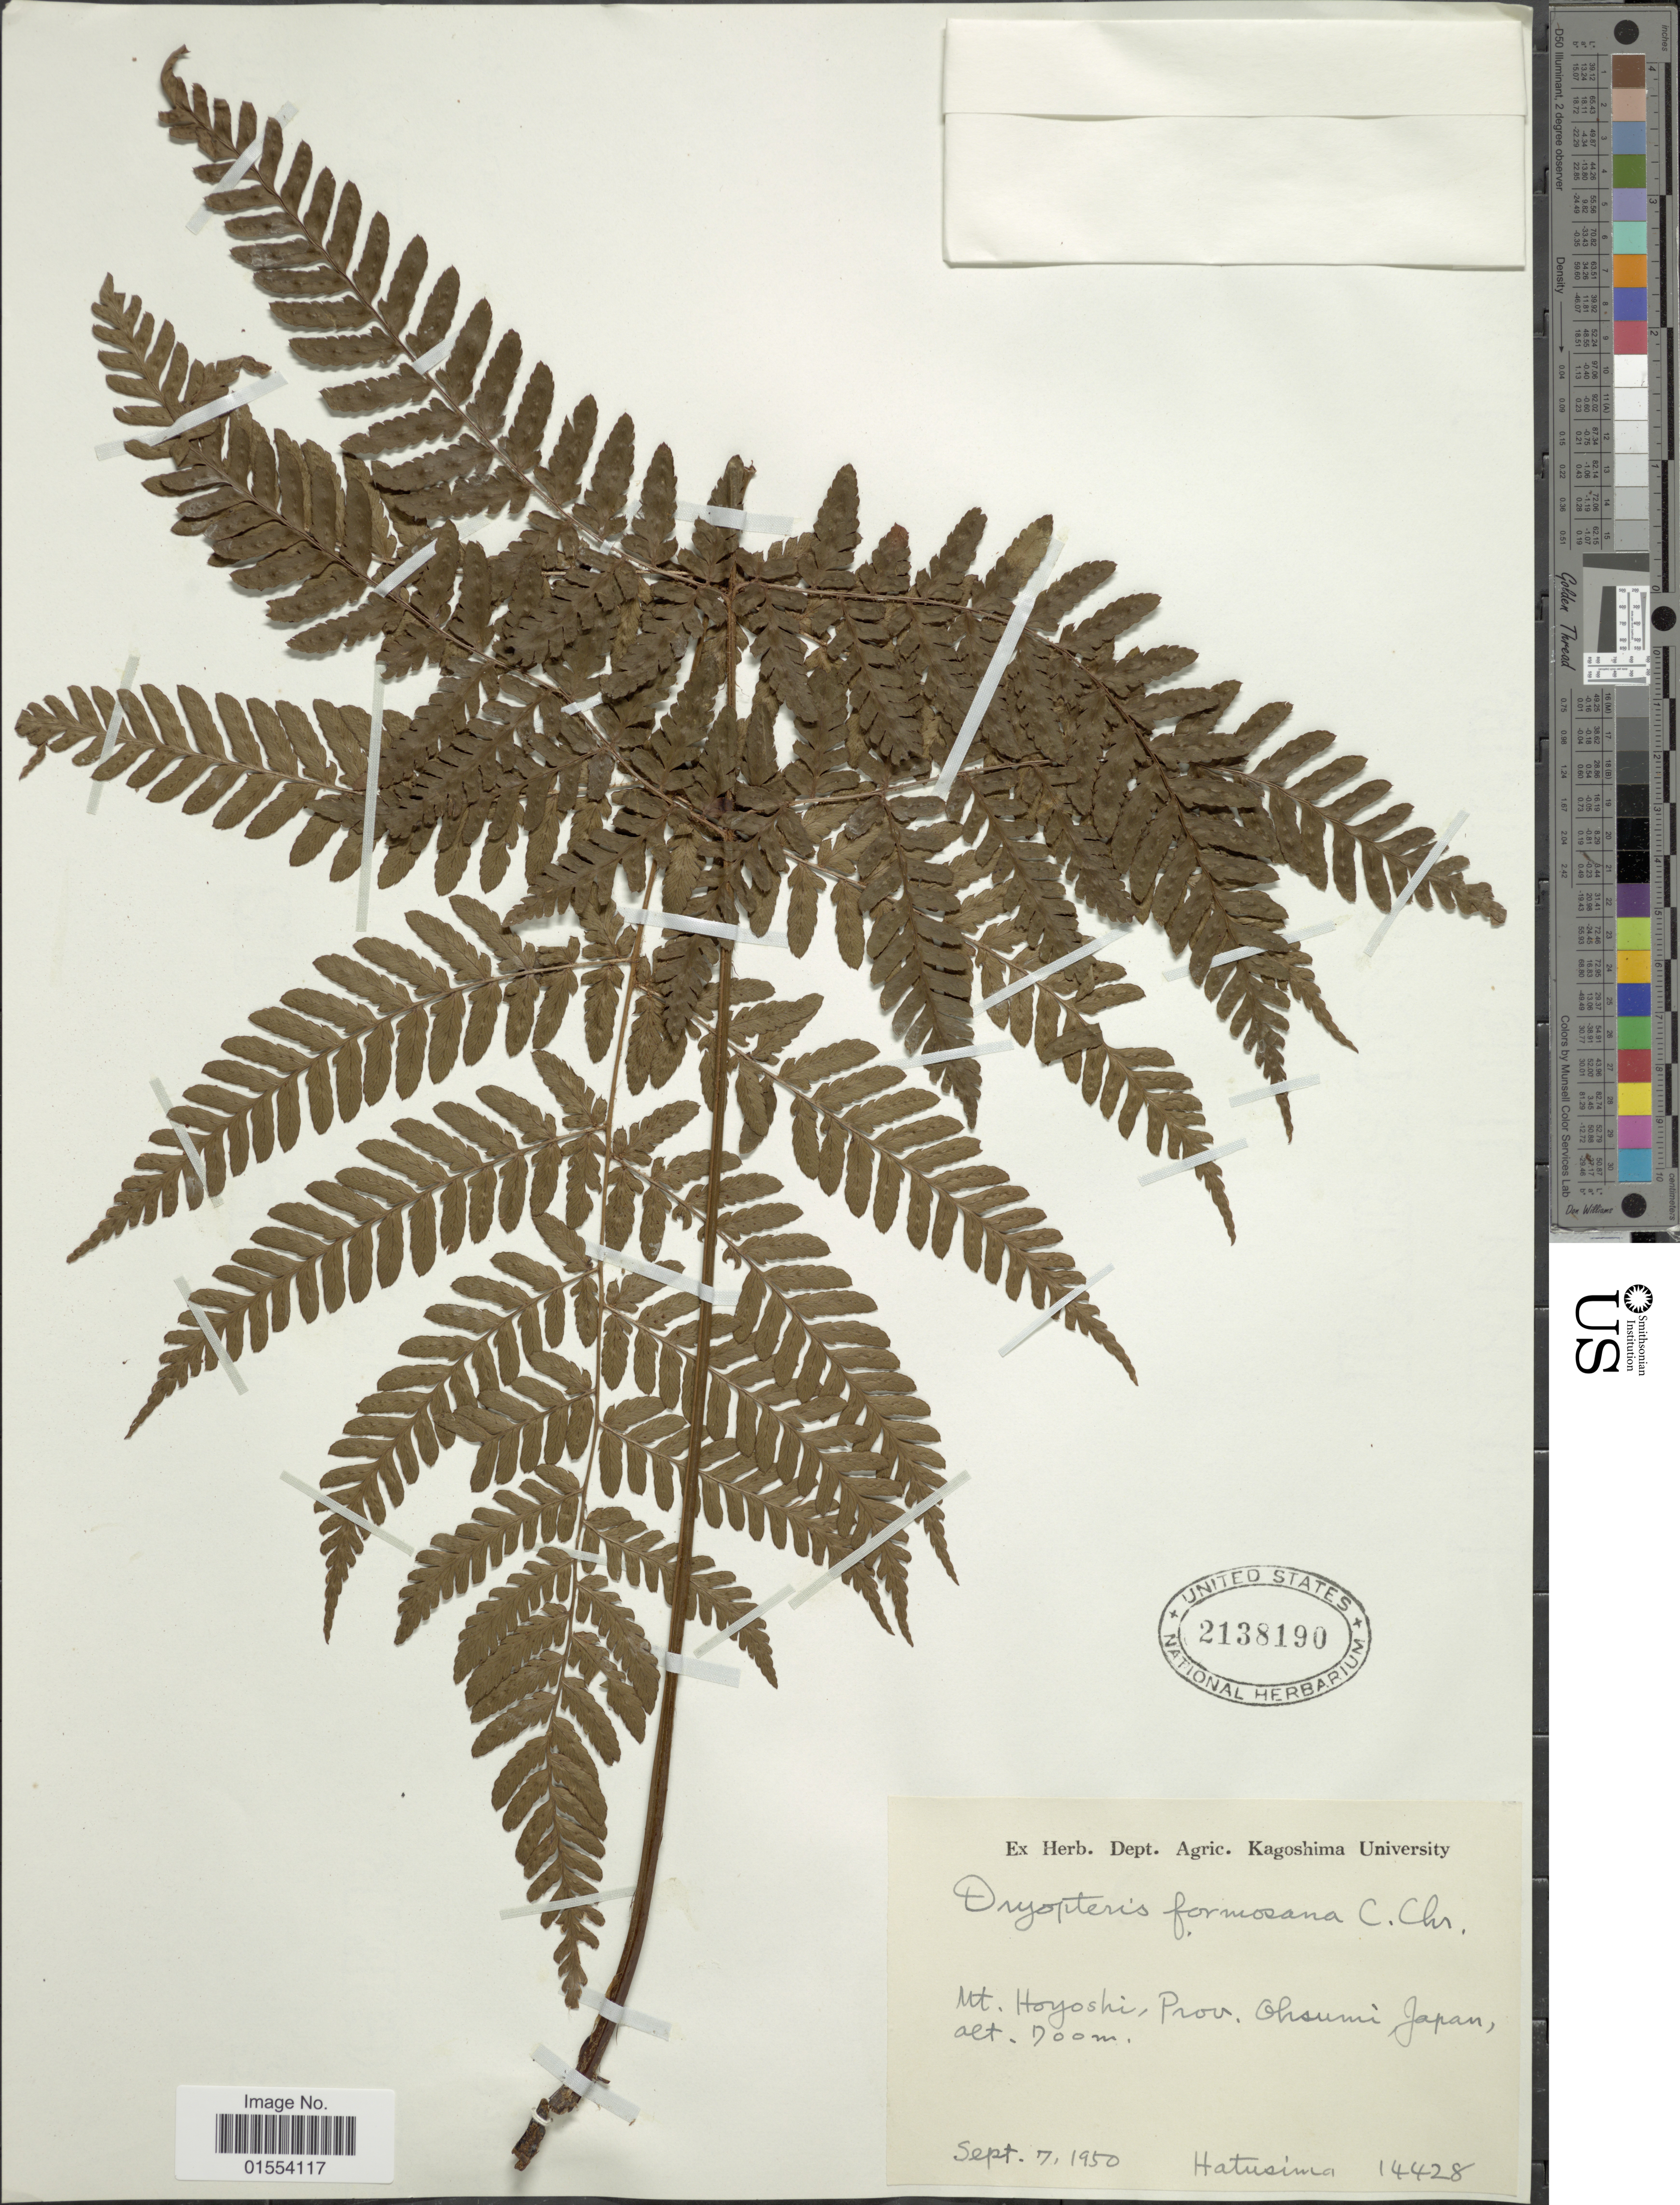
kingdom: Plantae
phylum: Tracheophyta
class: Polypodiopsida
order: Polypodiales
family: Dryopteridaceae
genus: Dryopteris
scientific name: Dryopteris formosana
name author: (Christ) C. Chr.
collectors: -. Hatusima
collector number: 14428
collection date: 1950-09-07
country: Japan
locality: Mt. Hoyoshi, Prov. Ohsumi, Japan.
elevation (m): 700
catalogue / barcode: US 2138190